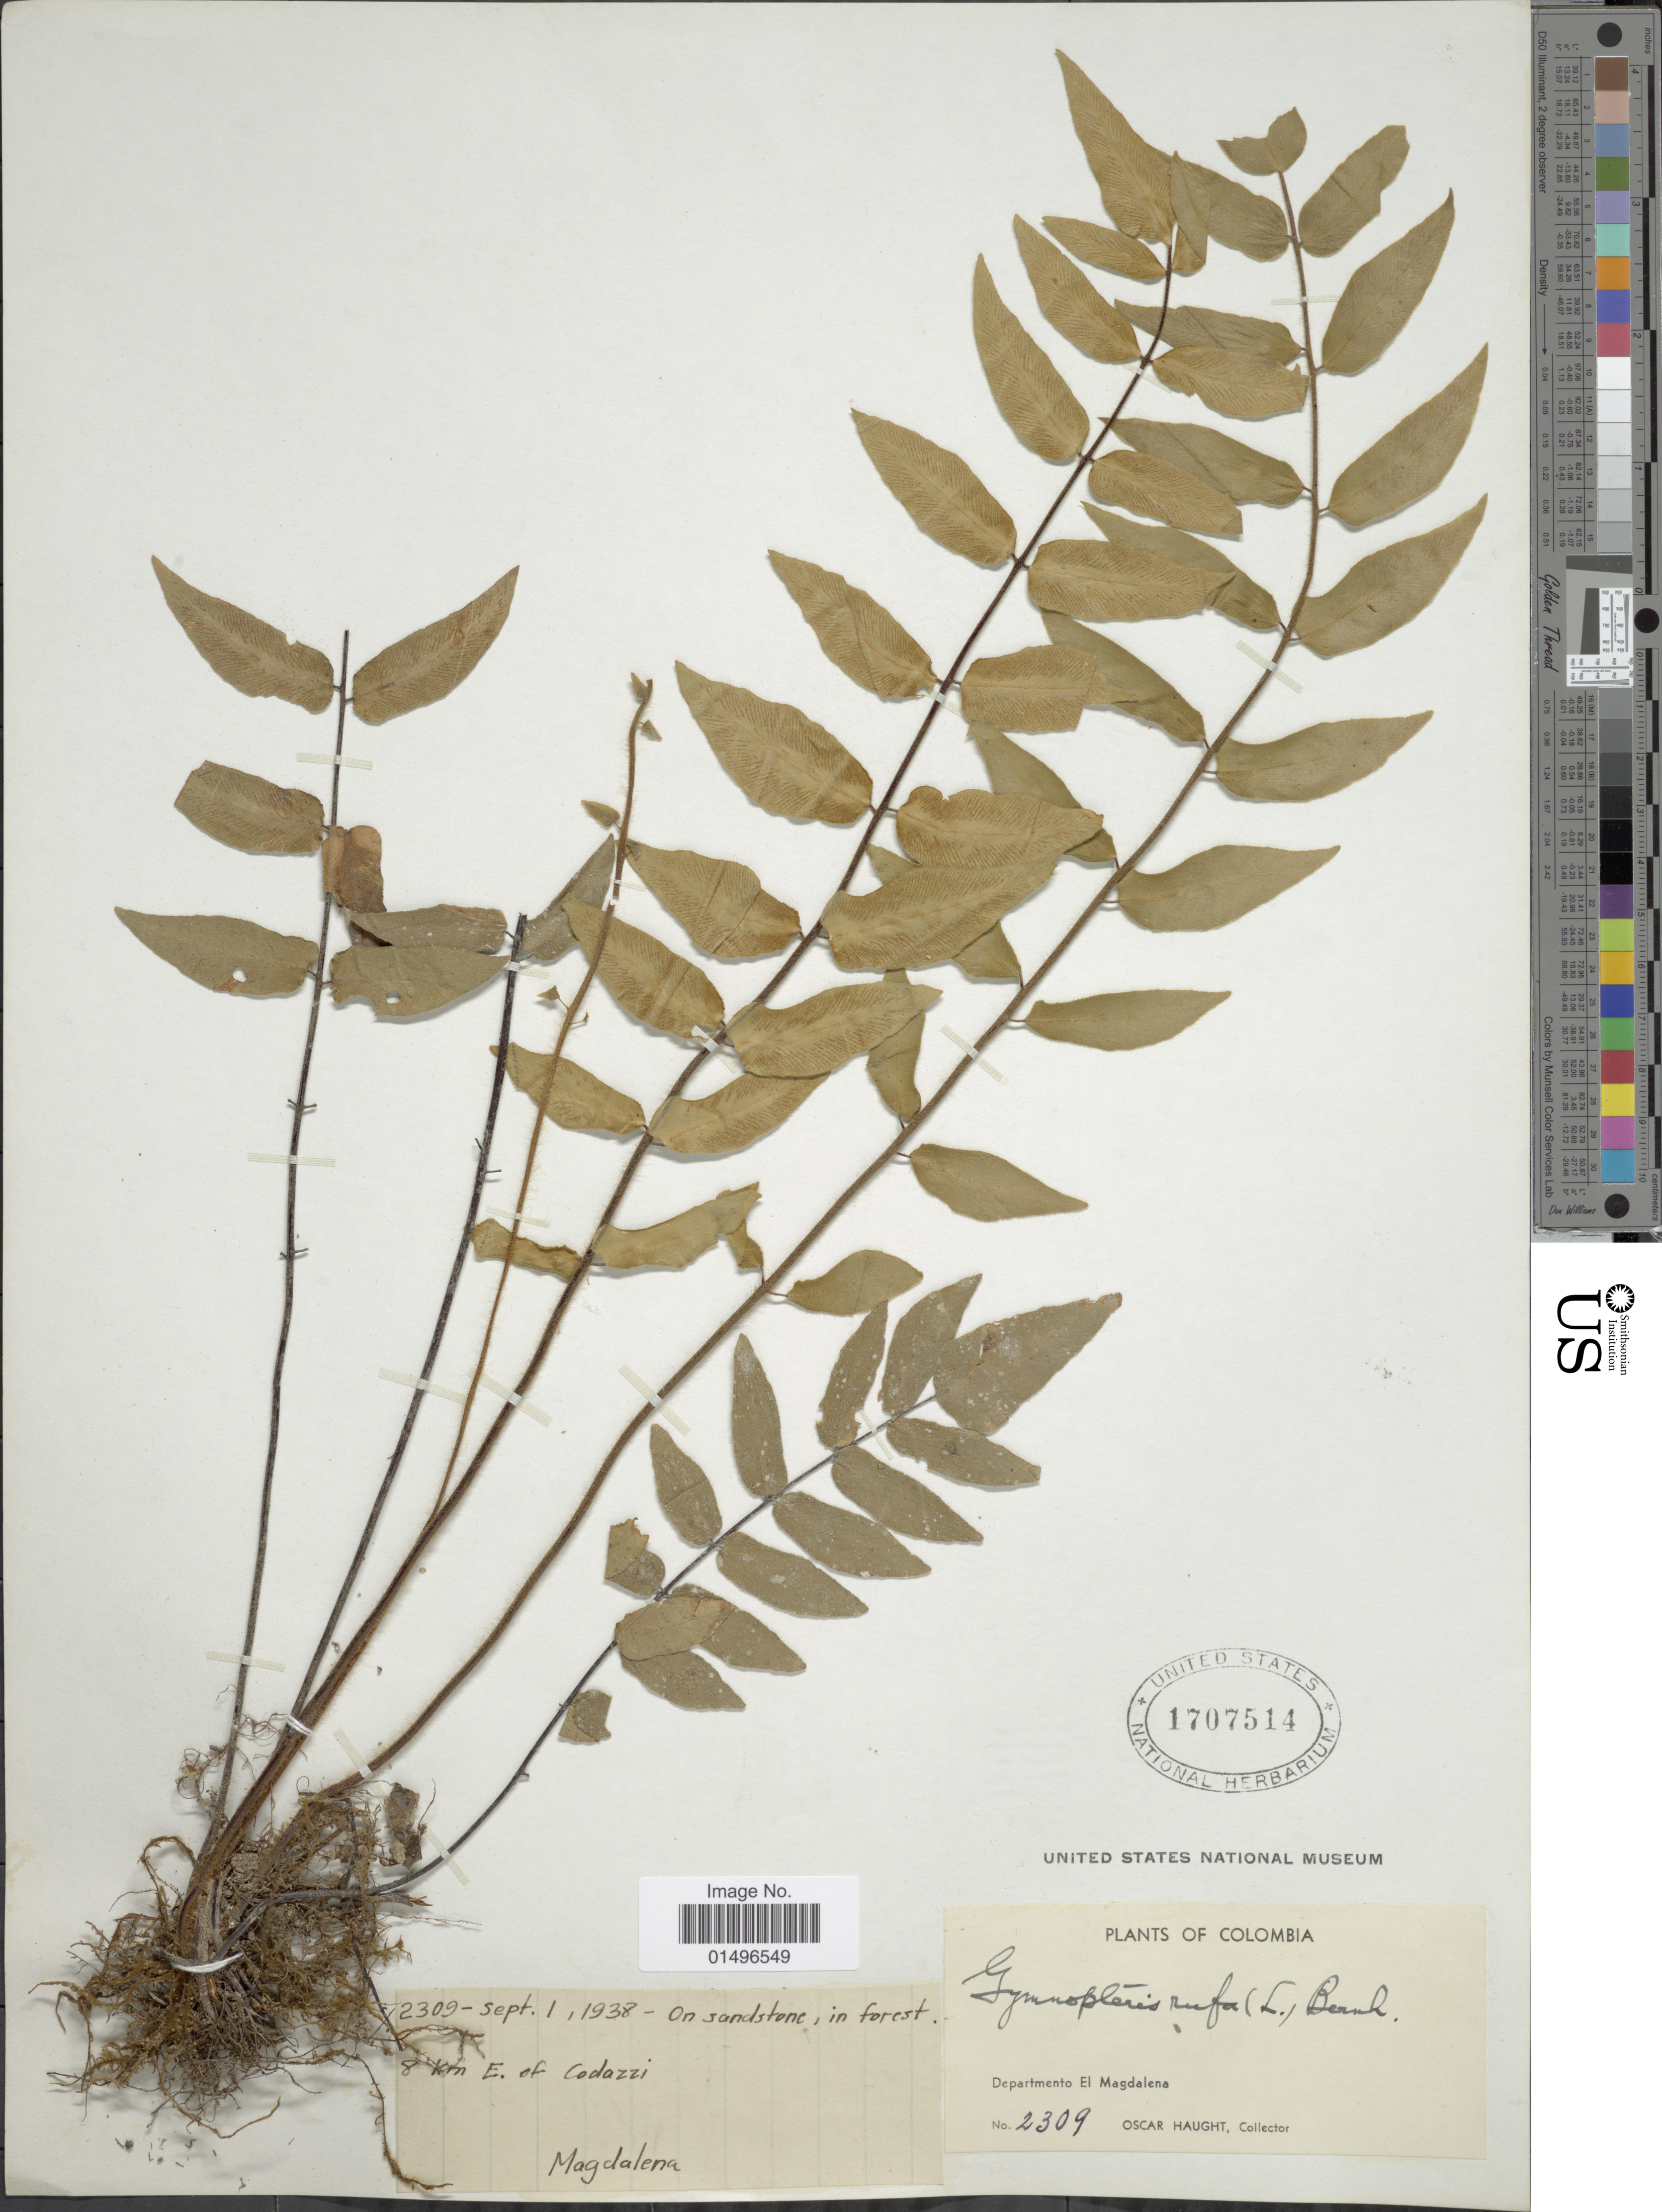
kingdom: Plantae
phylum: Tracheophyta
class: Polypodiopsida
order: Polypodiales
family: Pteridaceae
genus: Hemionitis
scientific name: Hemionitis rufa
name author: (L.) Sw.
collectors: O. L. Haught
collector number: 2309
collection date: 1938-09-01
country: Colombia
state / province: Magdalena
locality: Colombia, Departmento El Magdalena, 8 km E. of Codazzi.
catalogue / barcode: US 1707514